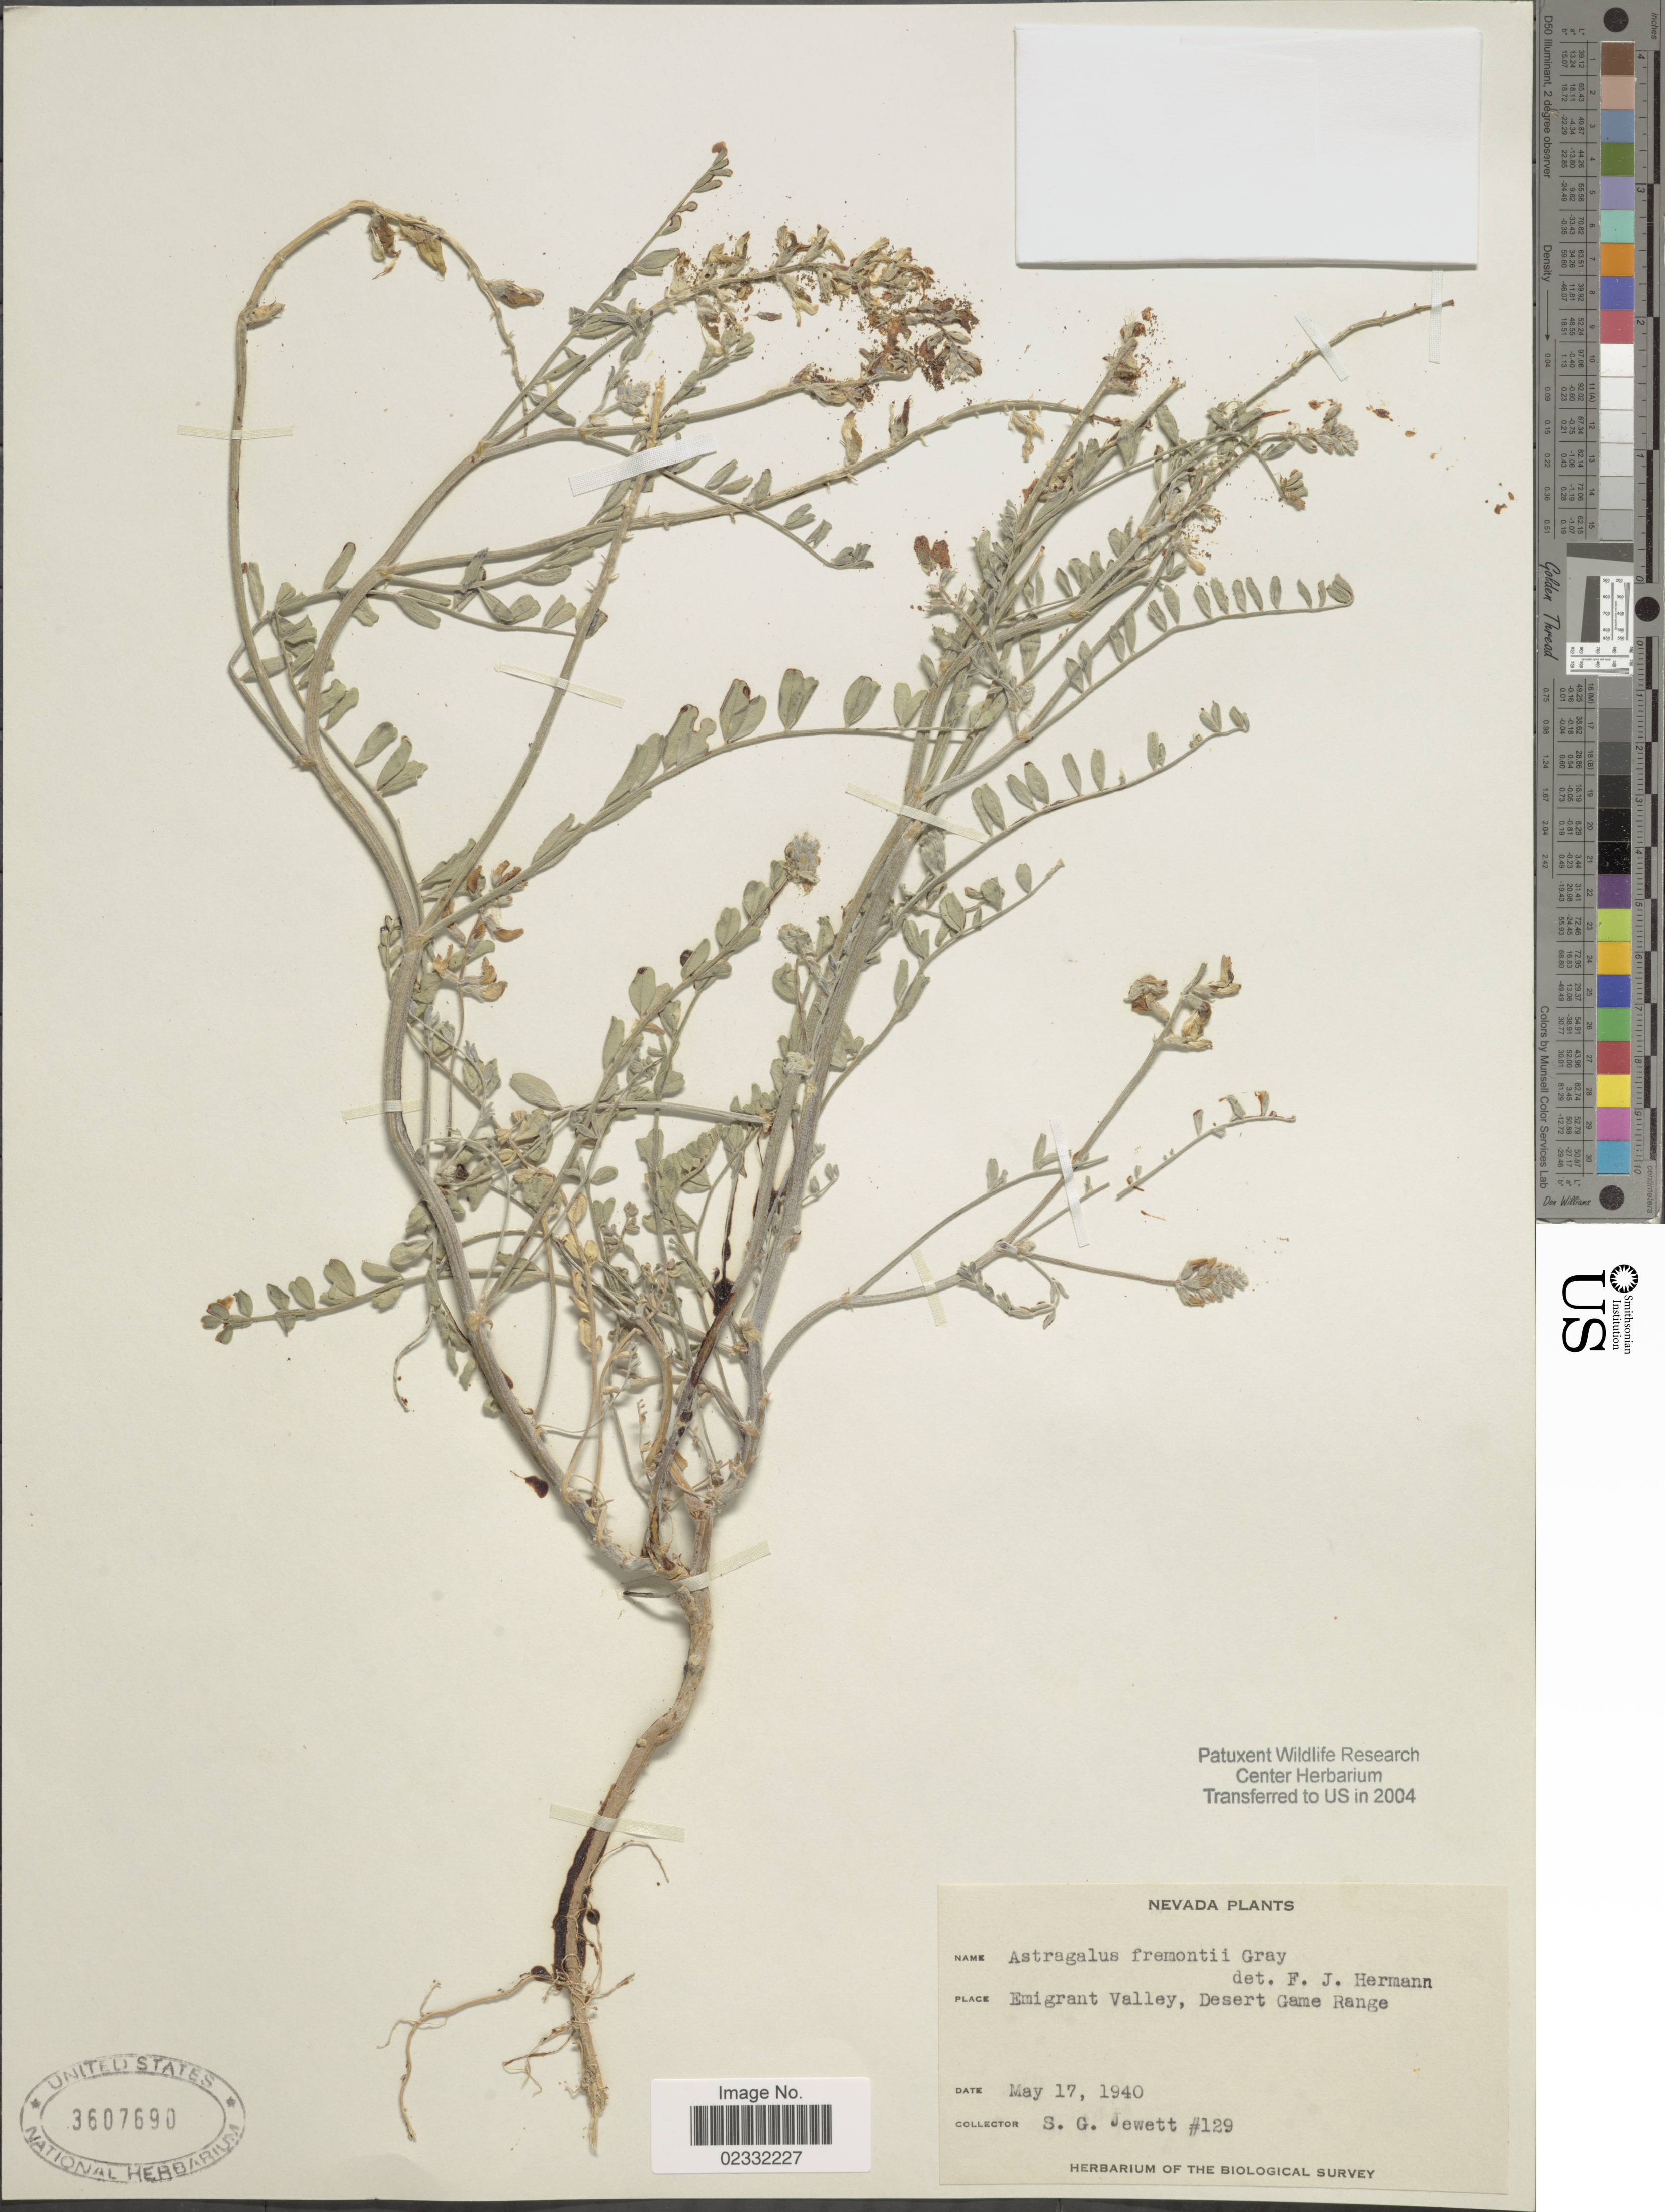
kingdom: Plantae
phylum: Tracheophyta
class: Magnoliopsida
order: Fabales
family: Fabaceae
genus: Astragalus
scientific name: Astragalus lentiginosus var. fremontii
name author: (A. Gray ex Torr.) S. Watson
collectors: S. Jewett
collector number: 129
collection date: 1940-05-17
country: United States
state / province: Nevada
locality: Emigrant Valley, Desert Valley, Desert Game Range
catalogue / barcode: US 3607690